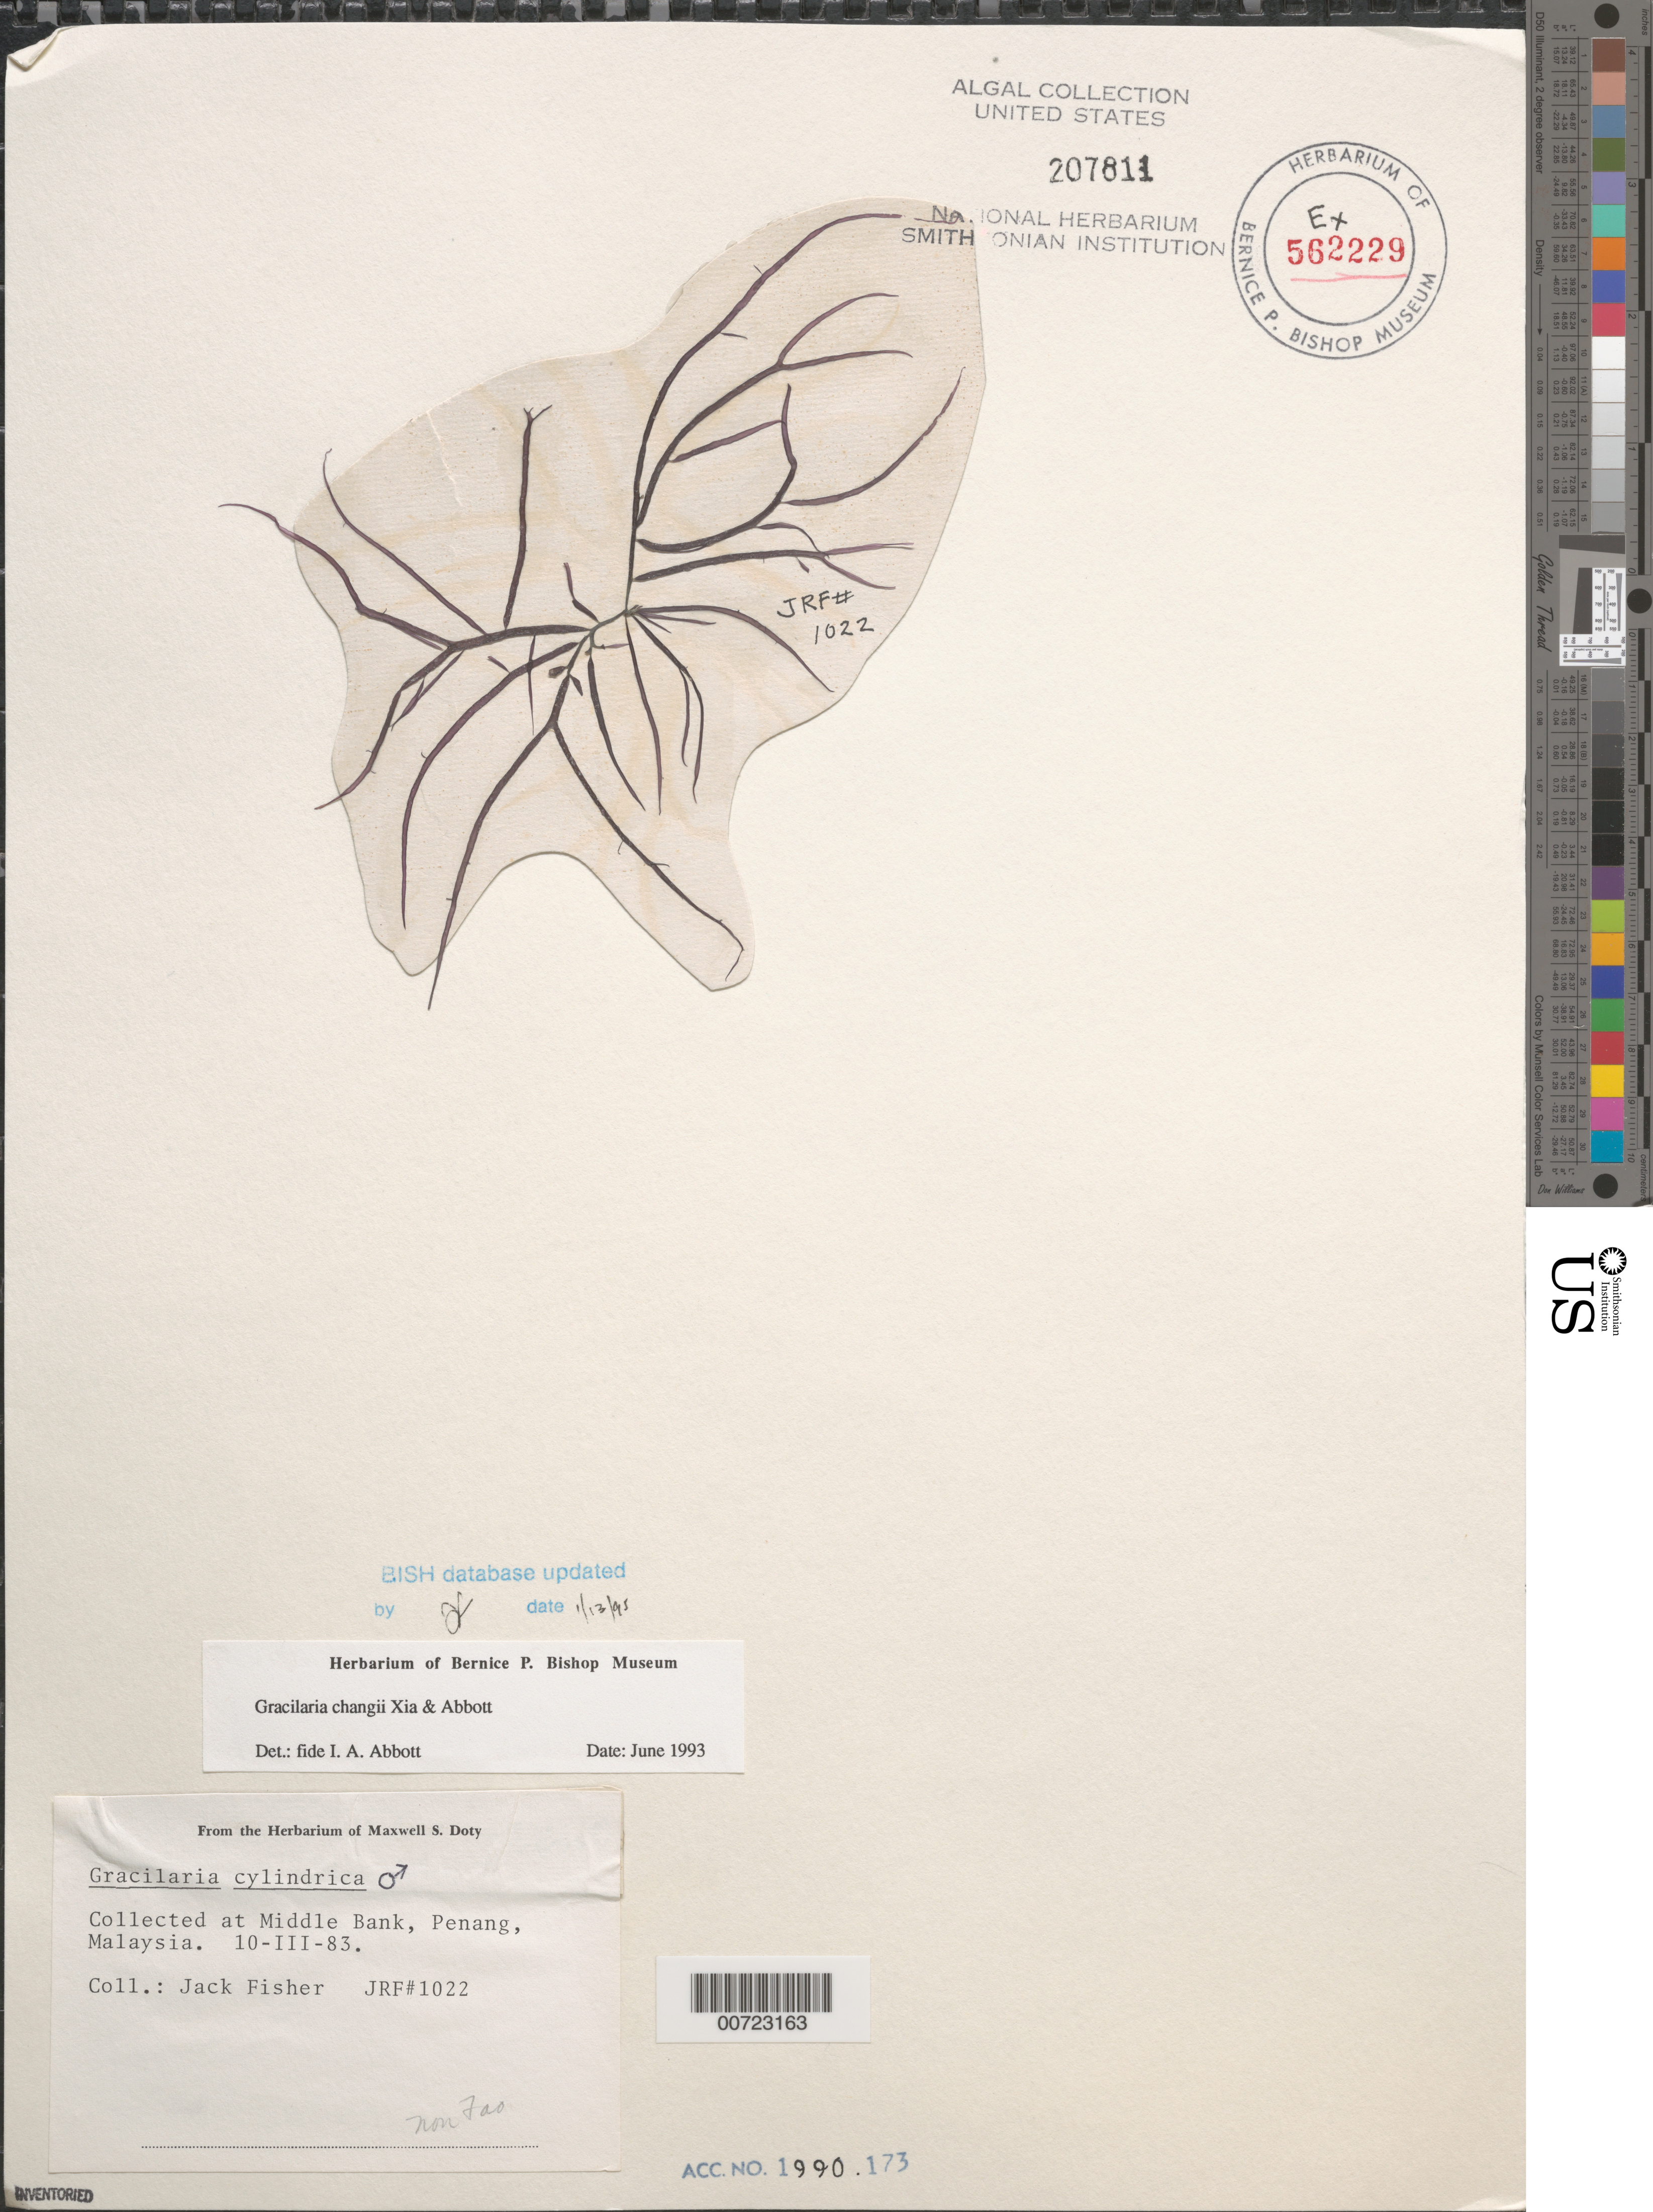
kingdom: Plantae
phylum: Rhodophyta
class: Florideophyceae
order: Gracilariales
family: Gracilariaceae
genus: Gracilaria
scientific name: Gracilaria changii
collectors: J. Fisher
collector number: JRF 1022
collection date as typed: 10 Mar 1983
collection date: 1983-03-10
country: Malaysia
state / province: Pinang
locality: Middle Bank, Penang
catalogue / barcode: US 207811